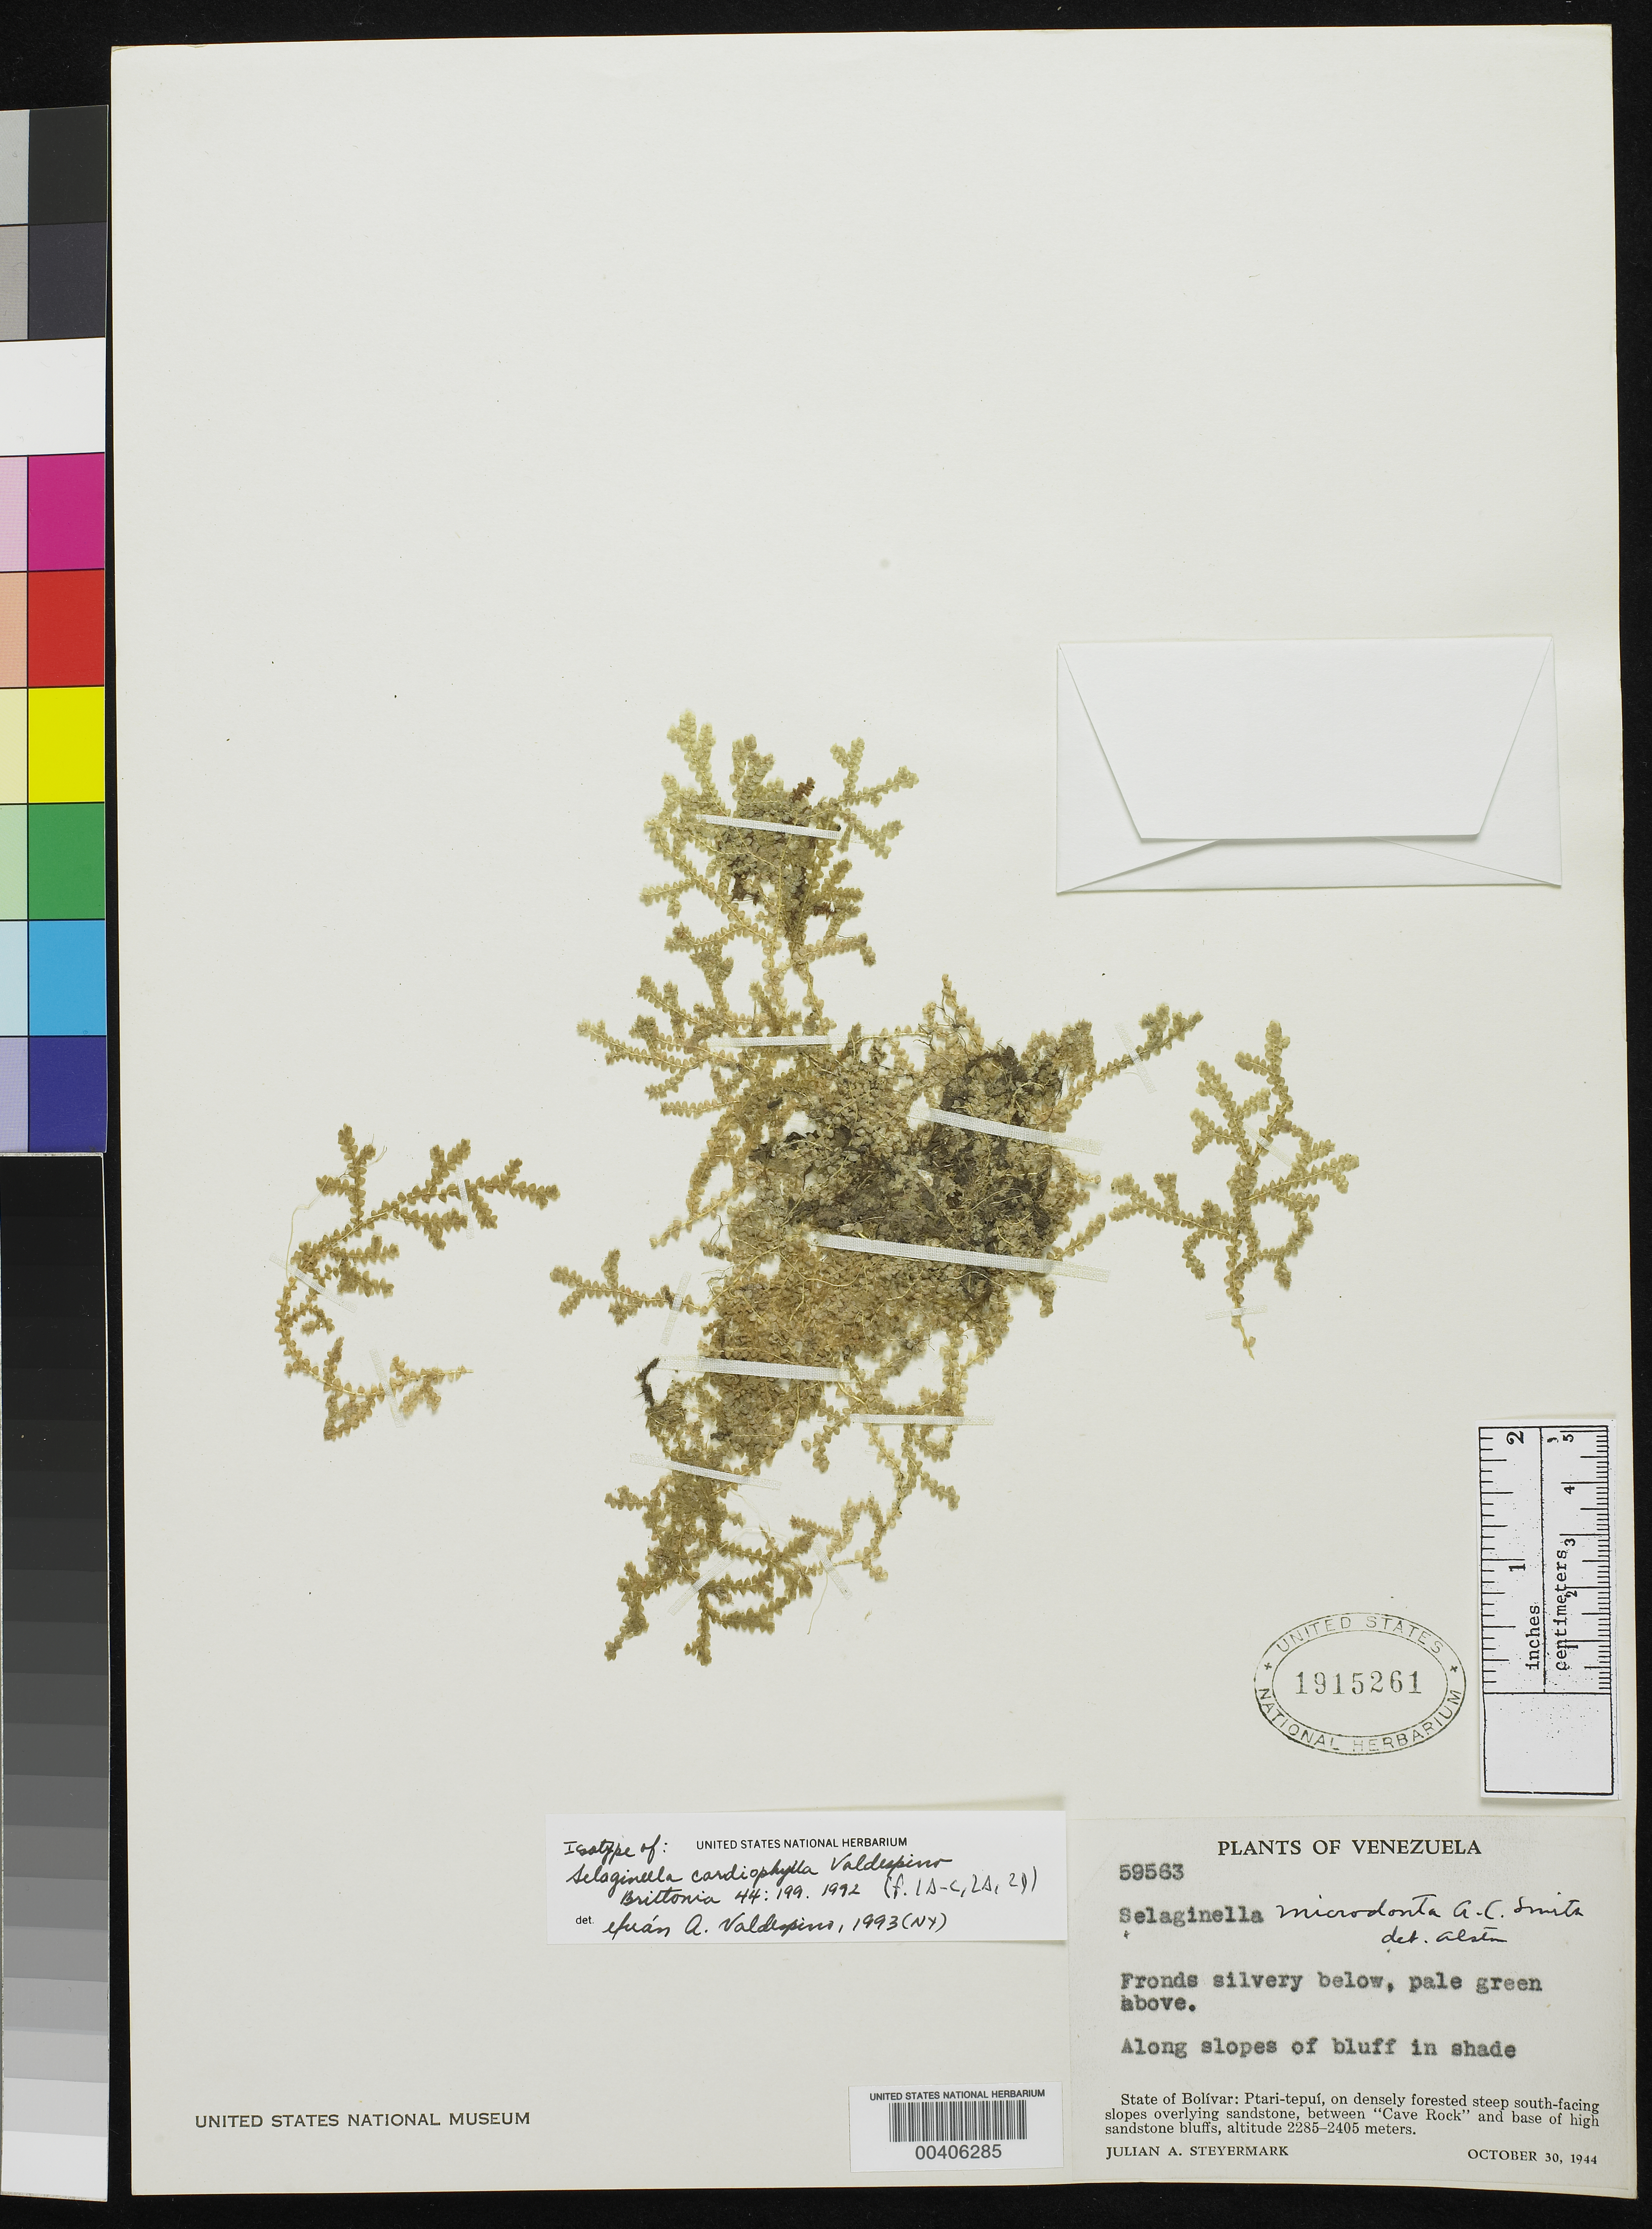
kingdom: Plantae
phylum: Tracheophyta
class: Lycopodiopsida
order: Selaginellales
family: Selaginellaceae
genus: Selaginella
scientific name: Selaginella cardiophylla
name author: Valdespino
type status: Isotype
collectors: J. Steyermark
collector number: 59563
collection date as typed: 30 Oct 1944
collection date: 1944-10-30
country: Venezuela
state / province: Bolivar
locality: Ptari-tepui, between "Cave Rock" & base of high sandstone bluffs.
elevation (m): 2285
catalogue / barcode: US 1915261